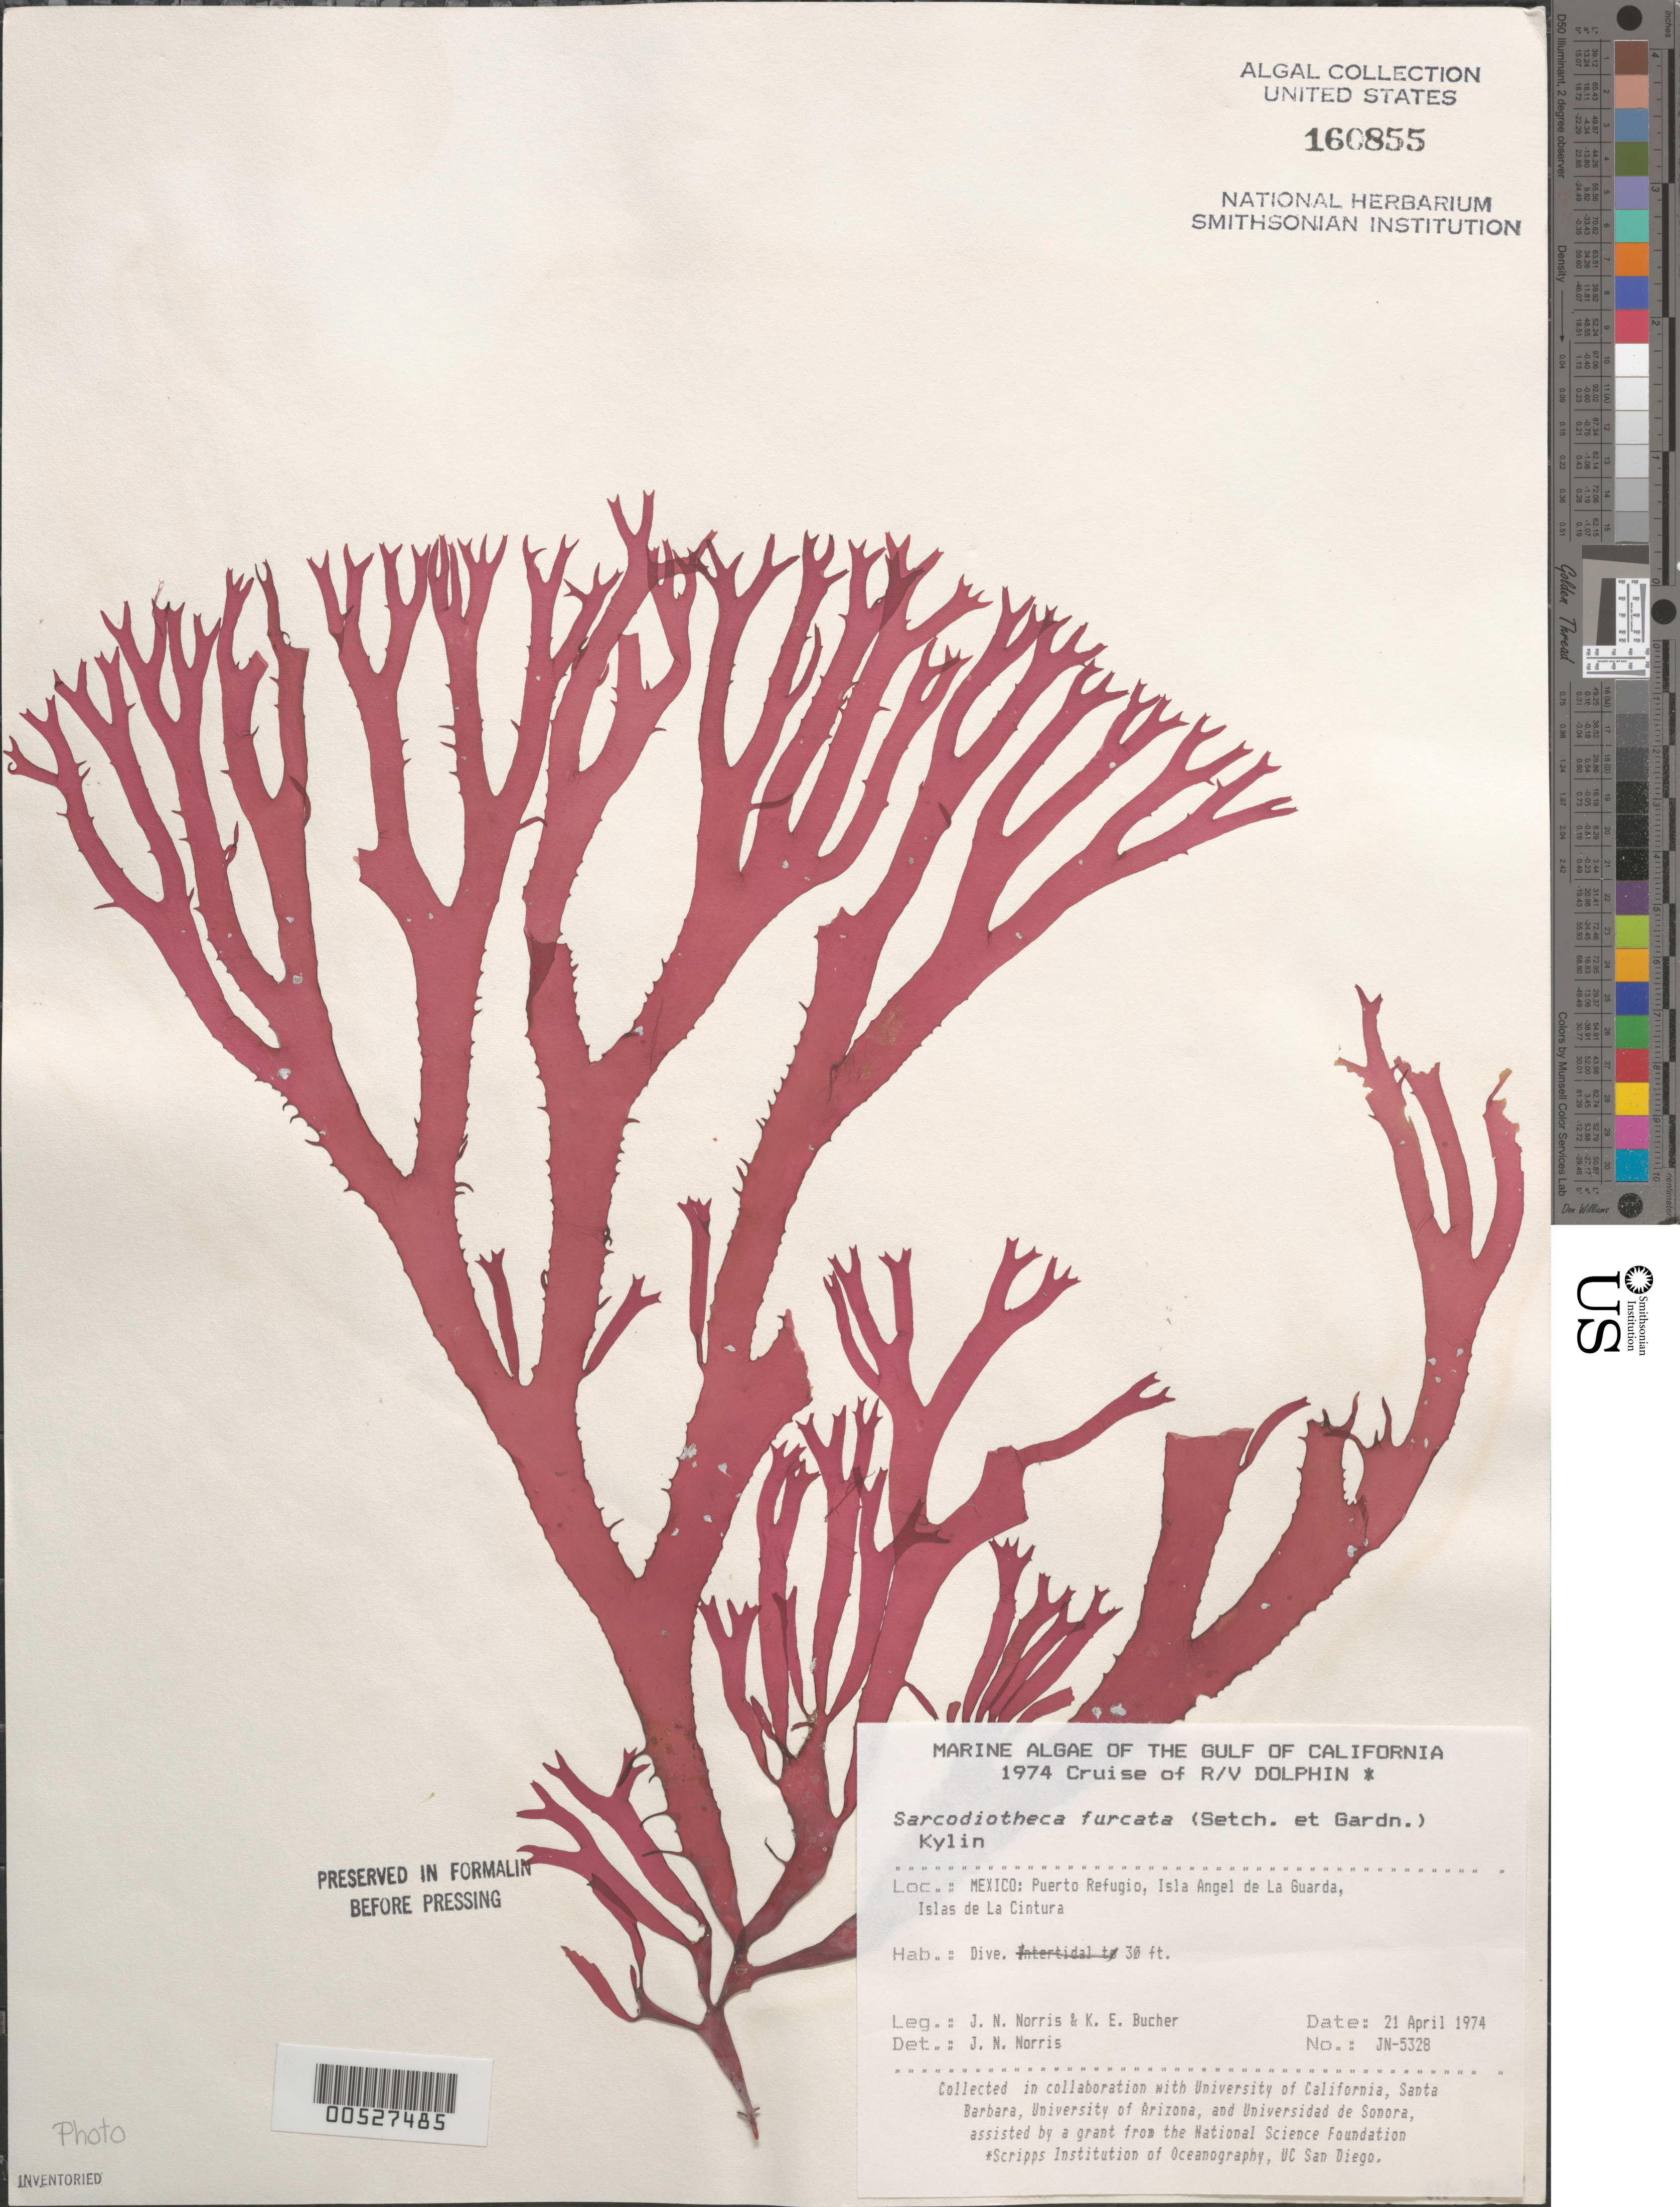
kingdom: Plantae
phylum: Rhodophyta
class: Florideophyceae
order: Gigartinales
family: Solieriaceae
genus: Sarcodiotheca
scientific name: Sarcodiotheca furcata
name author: (Setch. & N.L. Gardner) Kylin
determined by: Norris, James N.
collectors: J. N. Norris & K. E. Bucher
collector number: JN-5328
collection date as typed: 21 Apr 1974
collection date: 1974-04-21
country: Mexico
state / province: Baja California Norte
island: Isla Angel de la Guarda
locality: Puerto Refugio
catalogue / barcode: US 160855